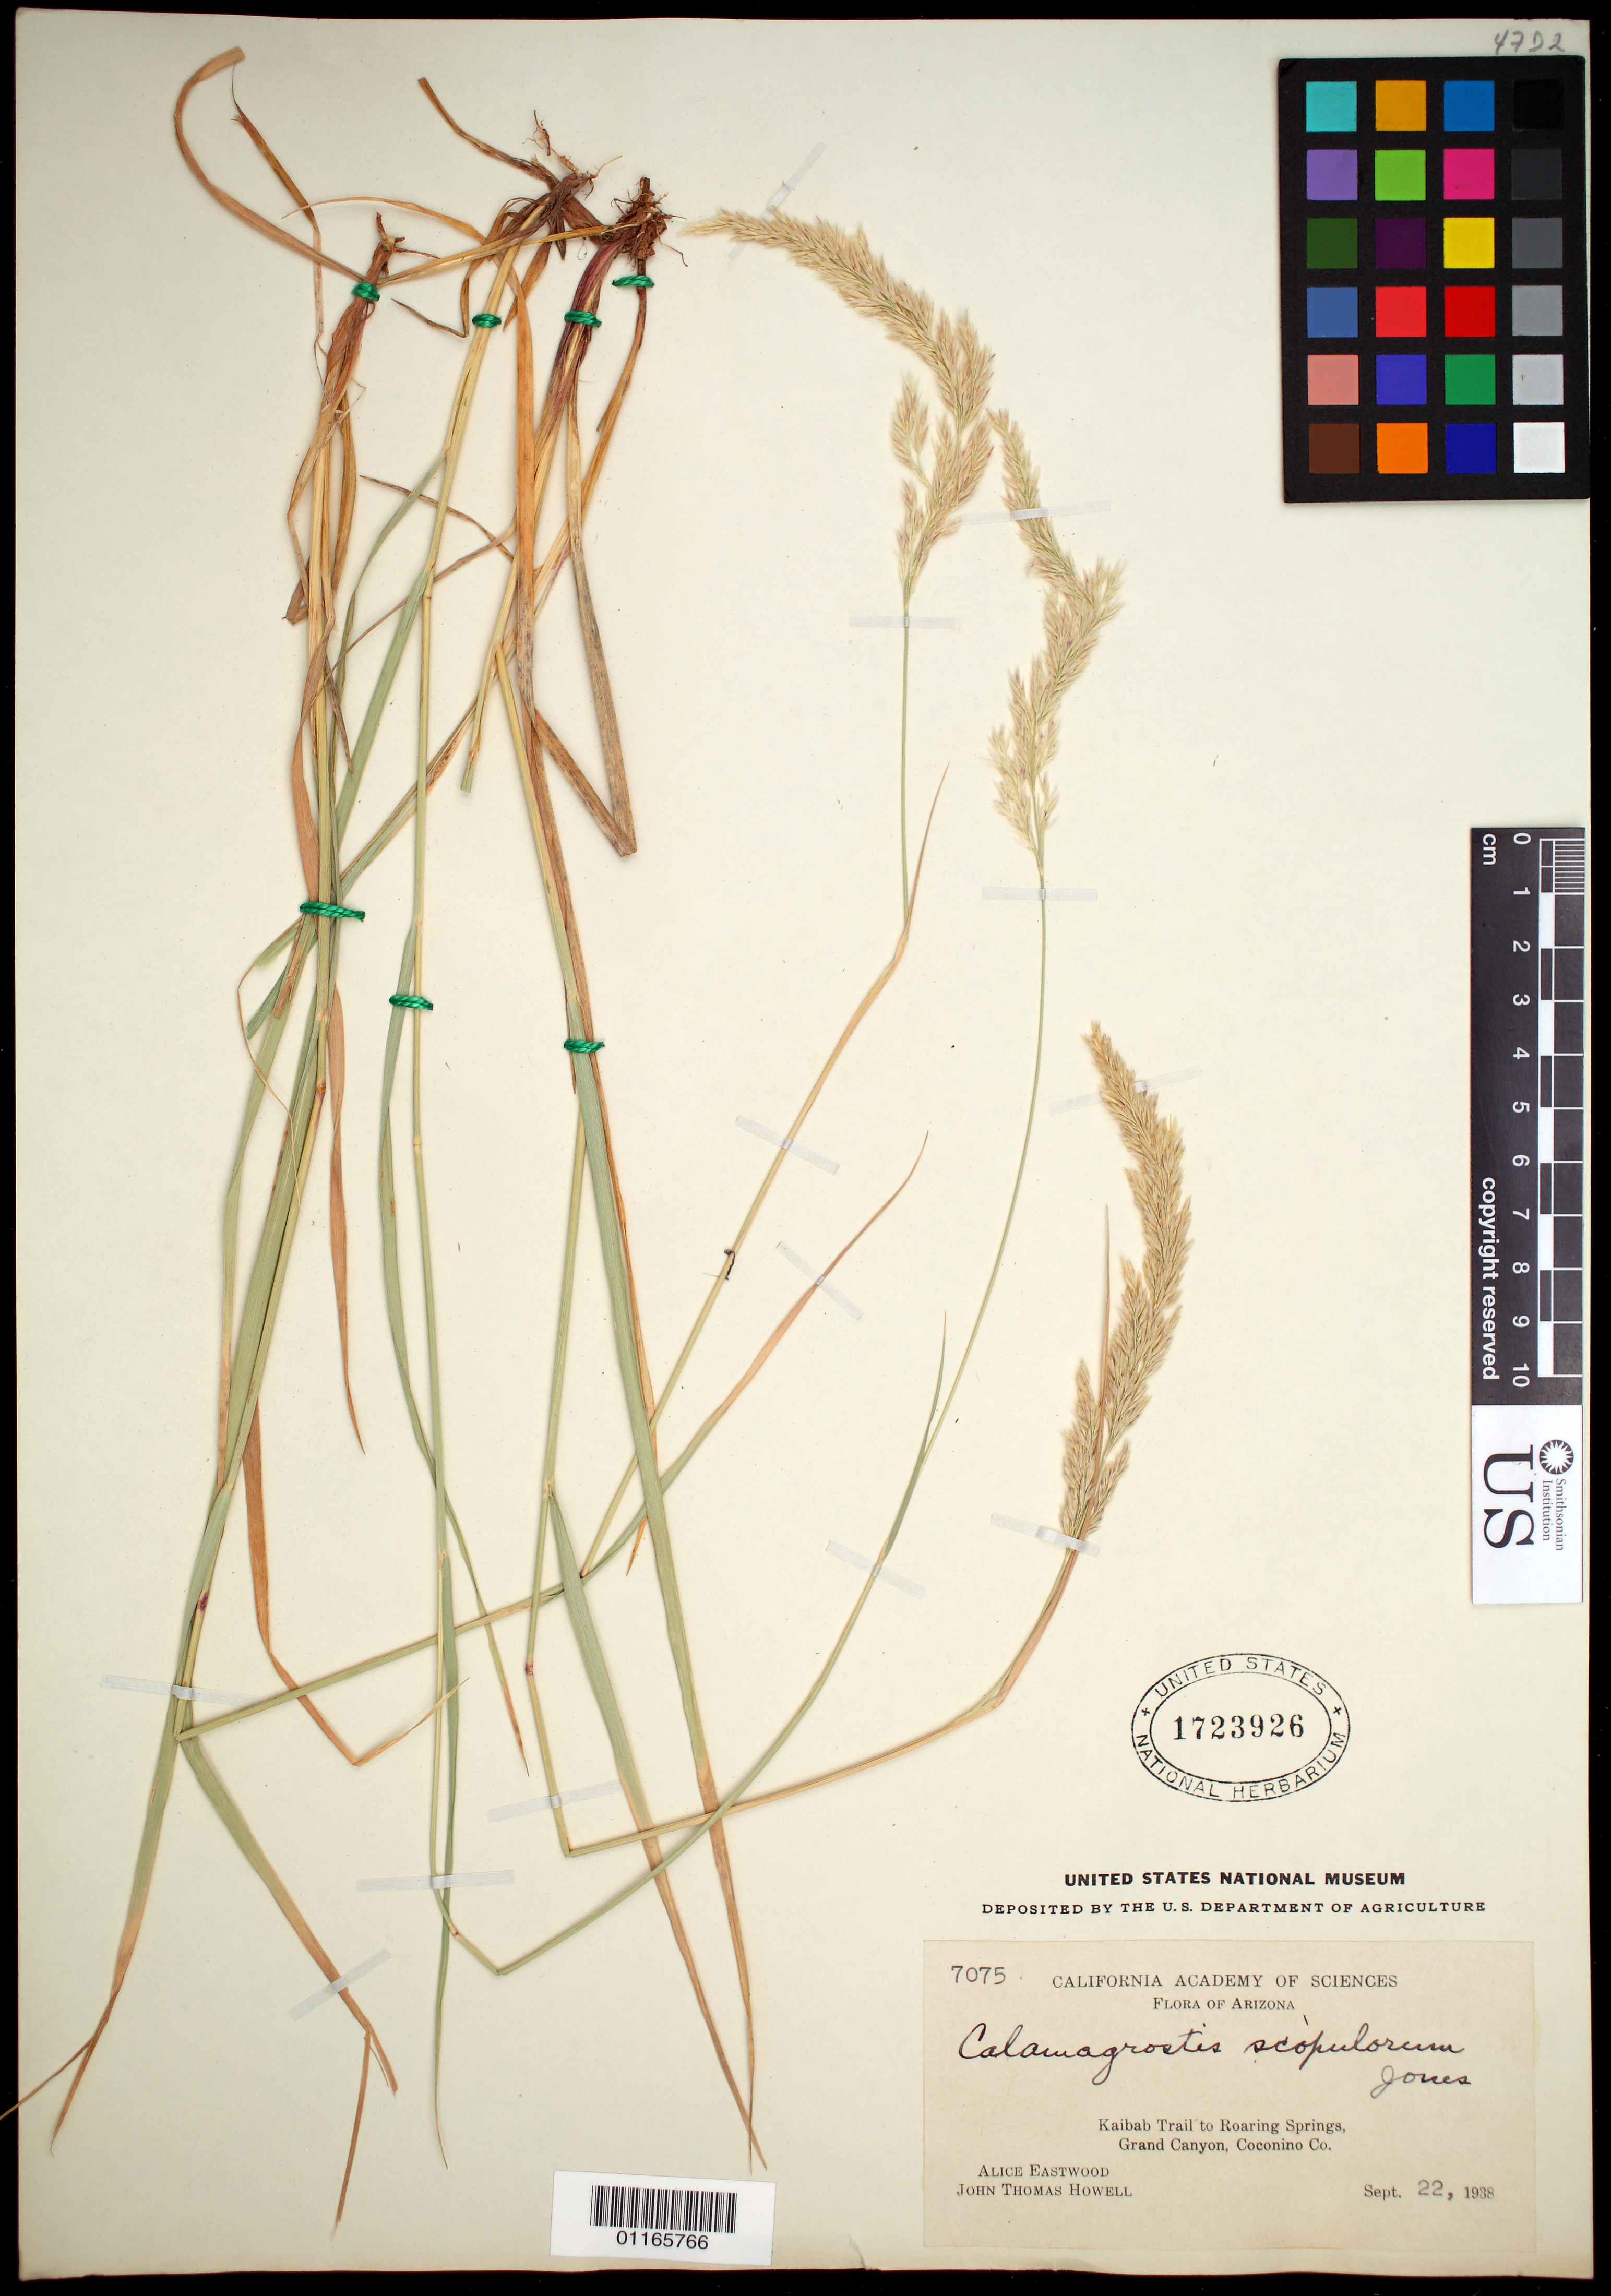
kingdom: Plantae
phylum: Tracheophyta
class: Liliopsida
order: Poales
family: Poaceae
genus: Calamagrostis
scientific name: Calamagrostis scopulorum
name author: M.E. Jones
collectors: A. Eastwood & J. T. Howell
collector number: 7075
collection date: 1938-09-22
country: United States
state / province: Arizona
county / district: Coconino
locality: Kaibab Trail to Roaring Springs, Grand Canyon.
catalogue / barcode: US 1723926